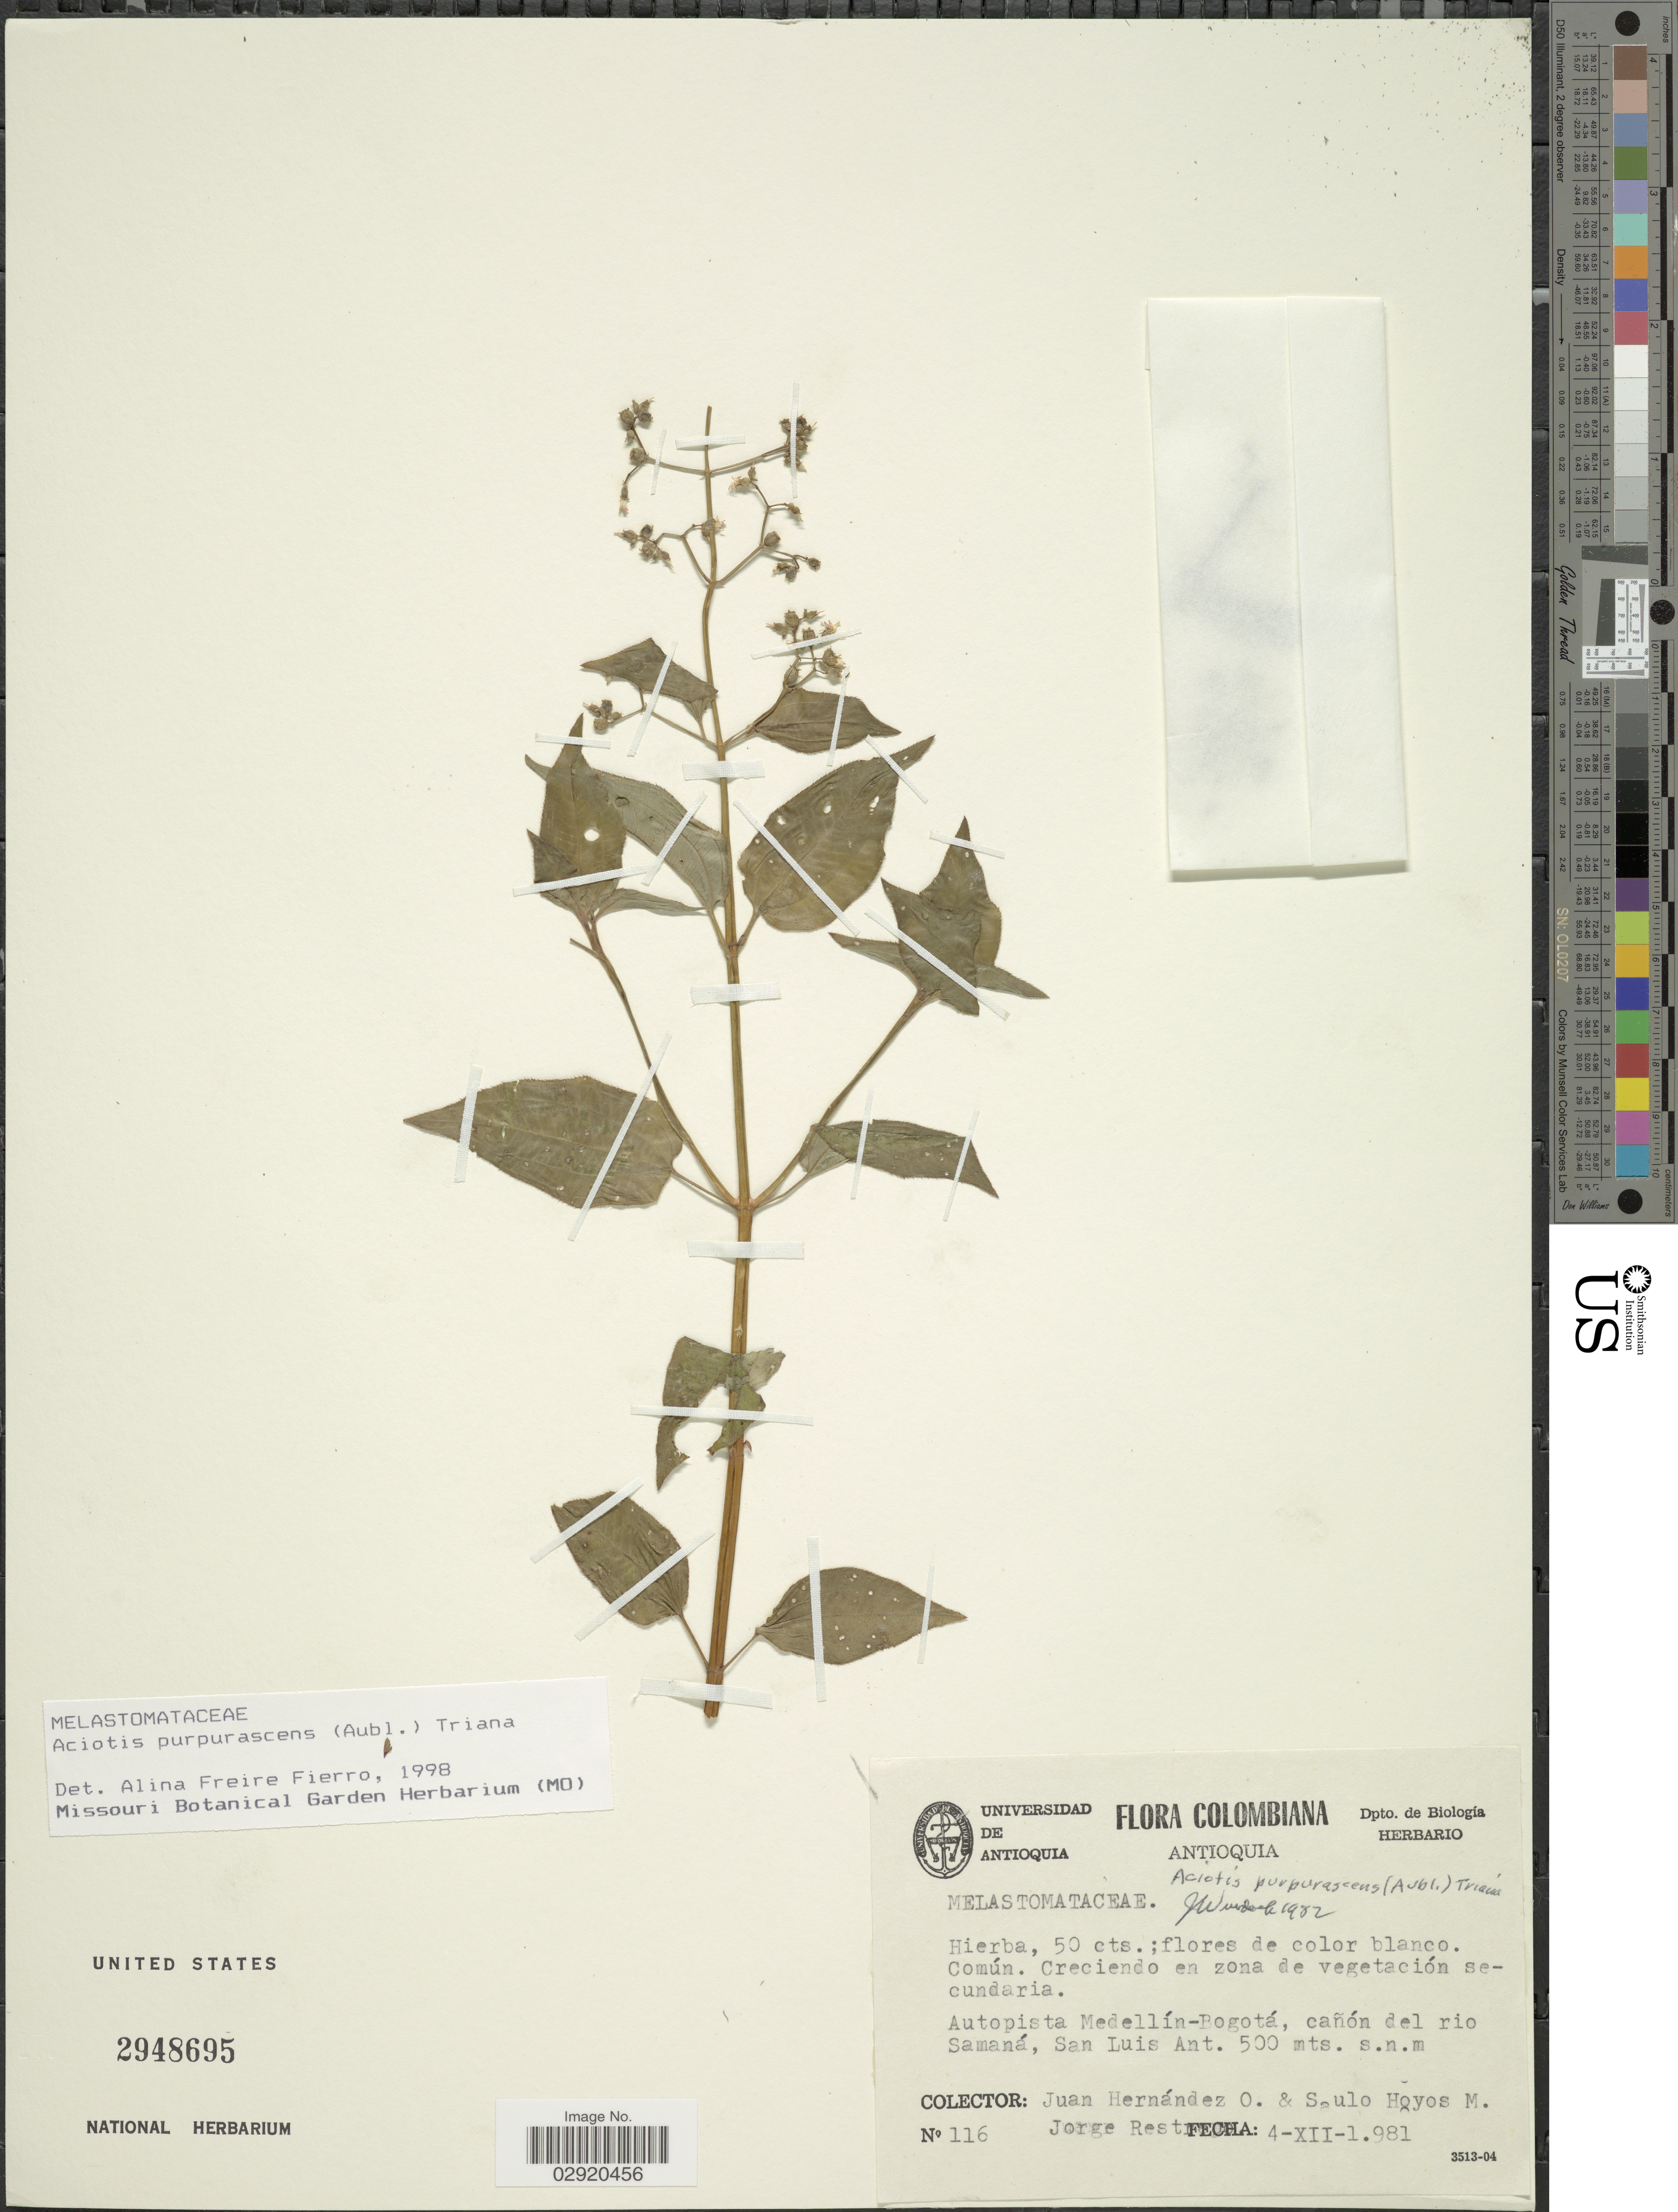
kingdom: Plantae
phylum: Tracheophyta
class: Magnoliopsida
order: Myrtales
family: Melastomataceae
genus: Aciotis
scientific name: Aciotis purpurascens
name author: (Aubl.) Triana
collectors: J. J. Hernandez, S. Hoyos & J. Rest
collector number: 116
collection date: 1981-12-04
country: Colombia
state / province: Antioquia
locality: Autopista Medellín-Bogotá, cañón del rio Samaná, San Luis Ant.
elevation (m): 500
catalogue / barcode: US 2948695